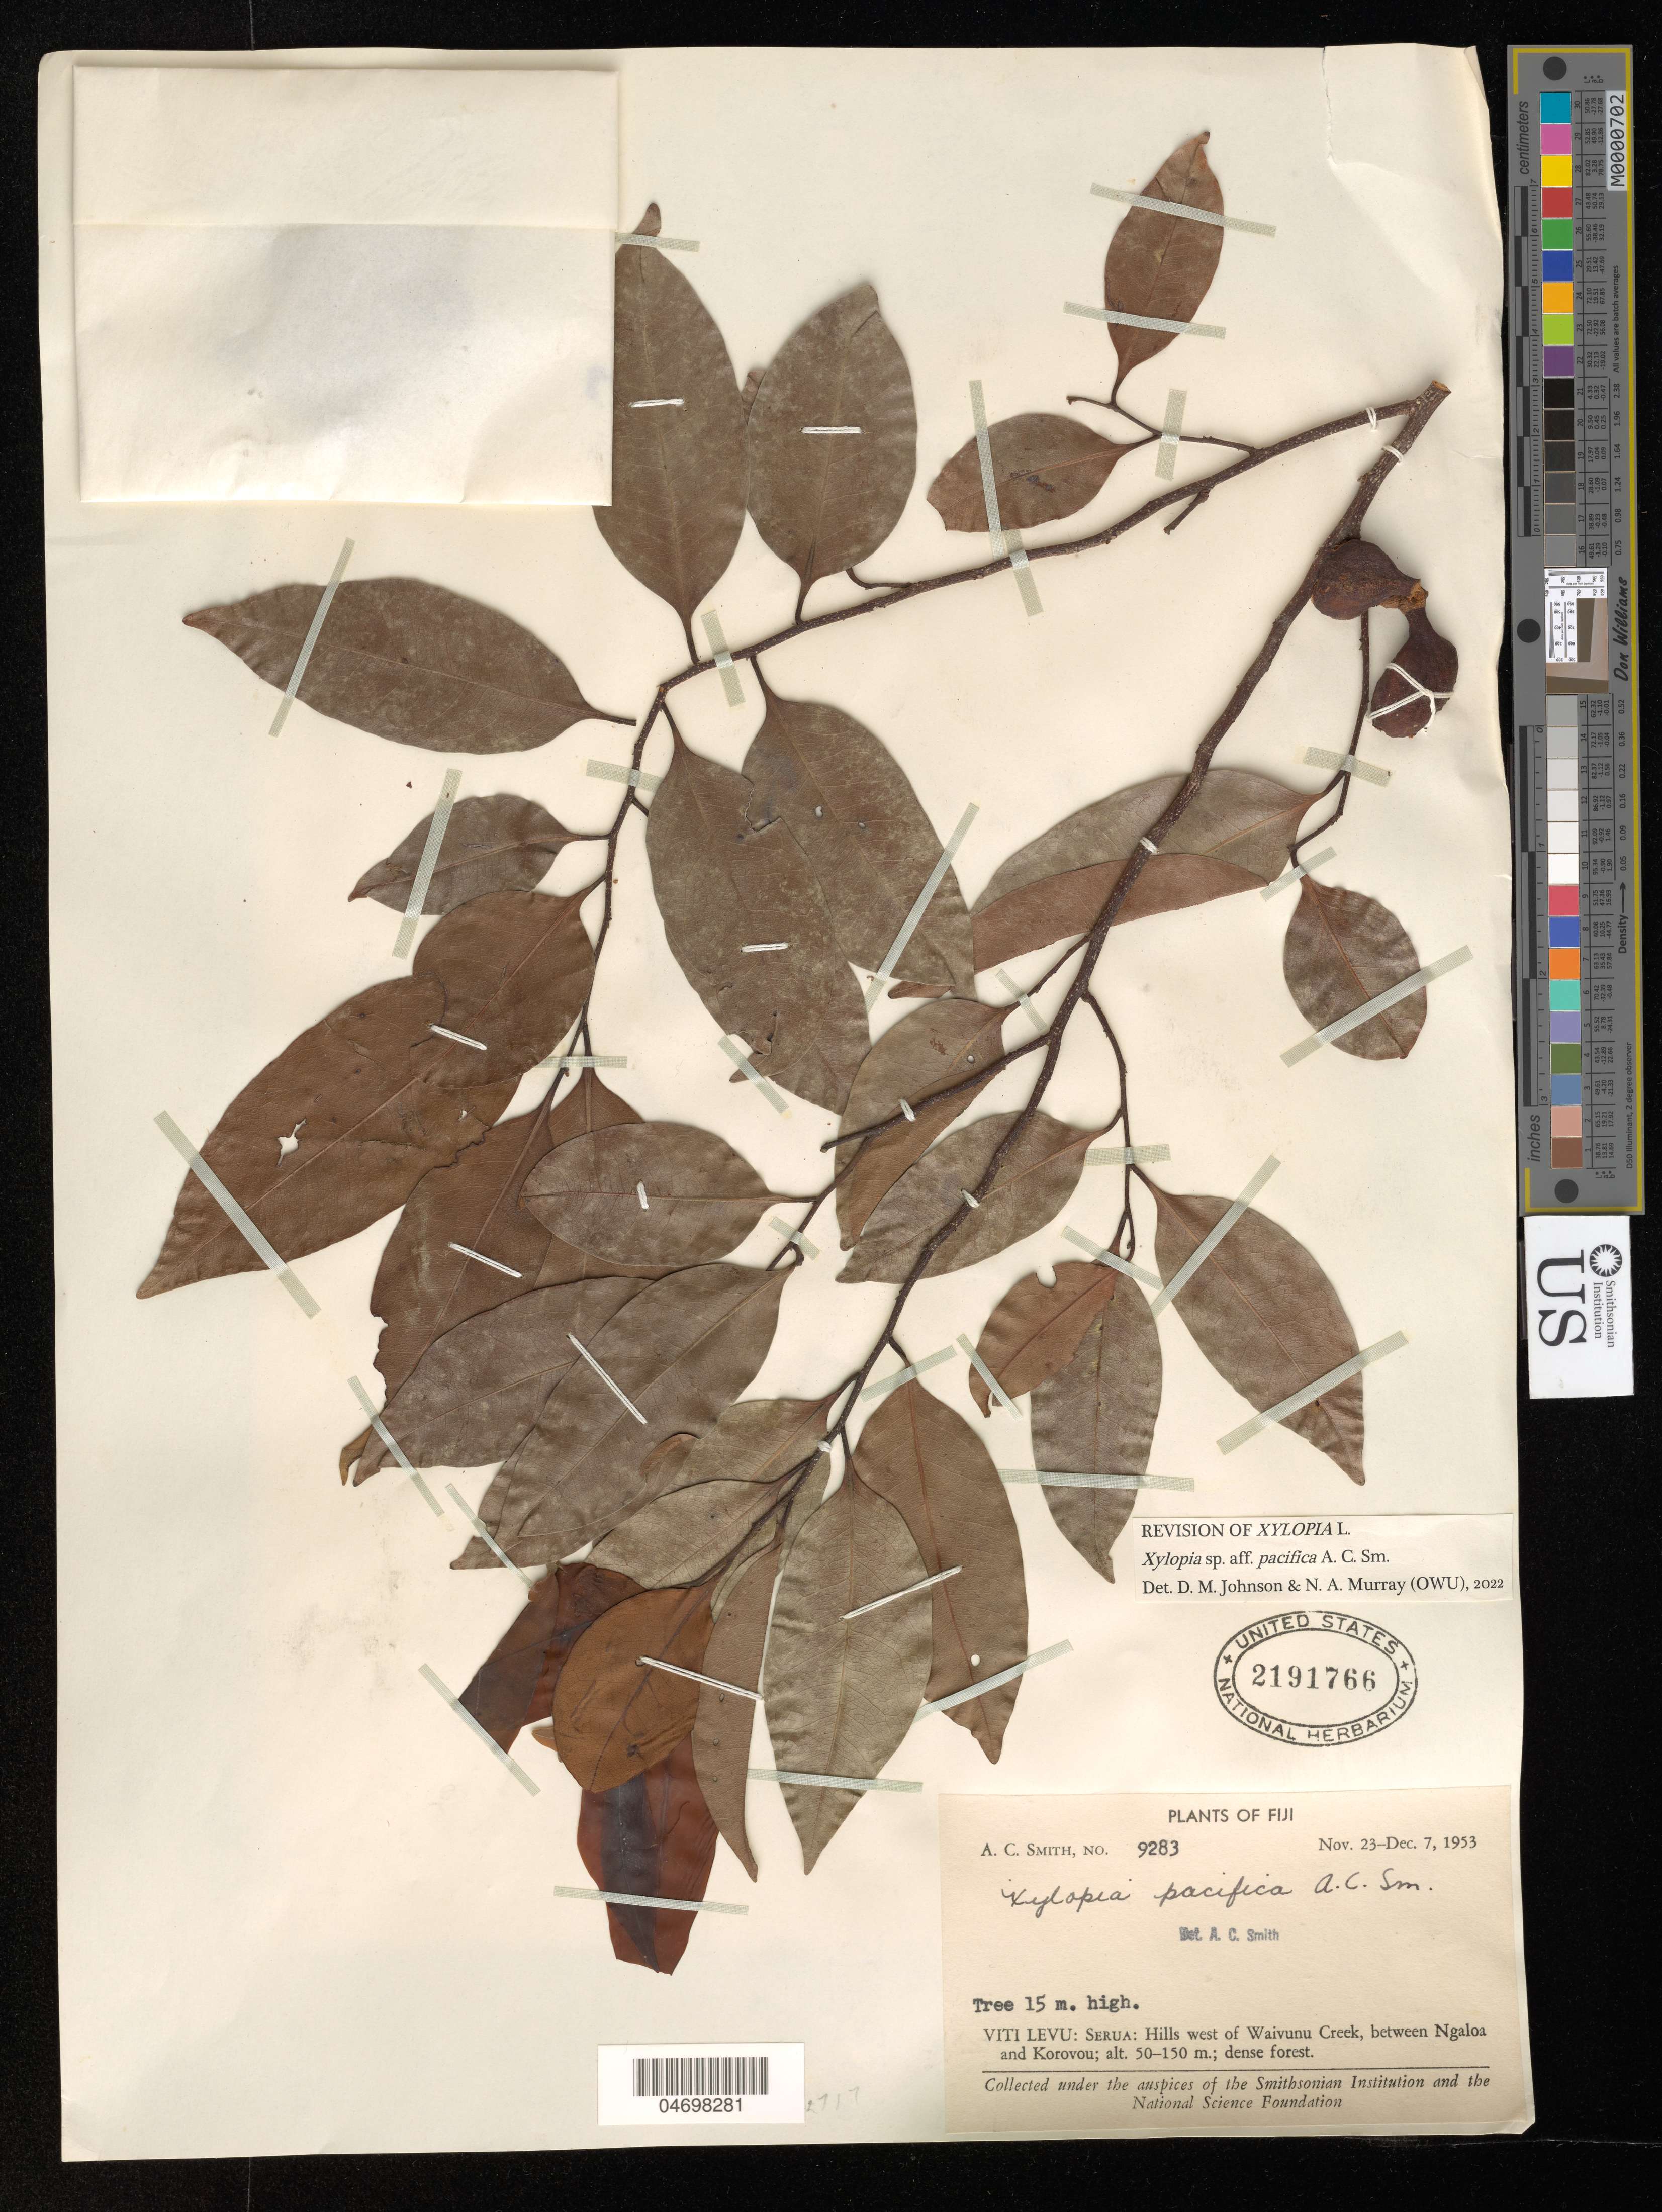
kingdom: Plantae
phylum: Tracheophyta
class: Magnoliopsida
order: Magnoliales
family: Annonaceae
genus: Xylopia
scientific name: Xylopia pacifica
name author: A.C. Sm.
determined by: Johnson, D. M.; Murray, N. A.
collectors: A. C. Smith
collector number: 9283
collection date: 1953-11-23/1953-12-07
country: Fiji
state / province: Central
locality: Viti Levu: Serua: Hills west of Waivunu Creek, between Ngaloa and Korovou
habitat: Dense forest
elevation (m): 50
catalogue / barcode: US 2191766